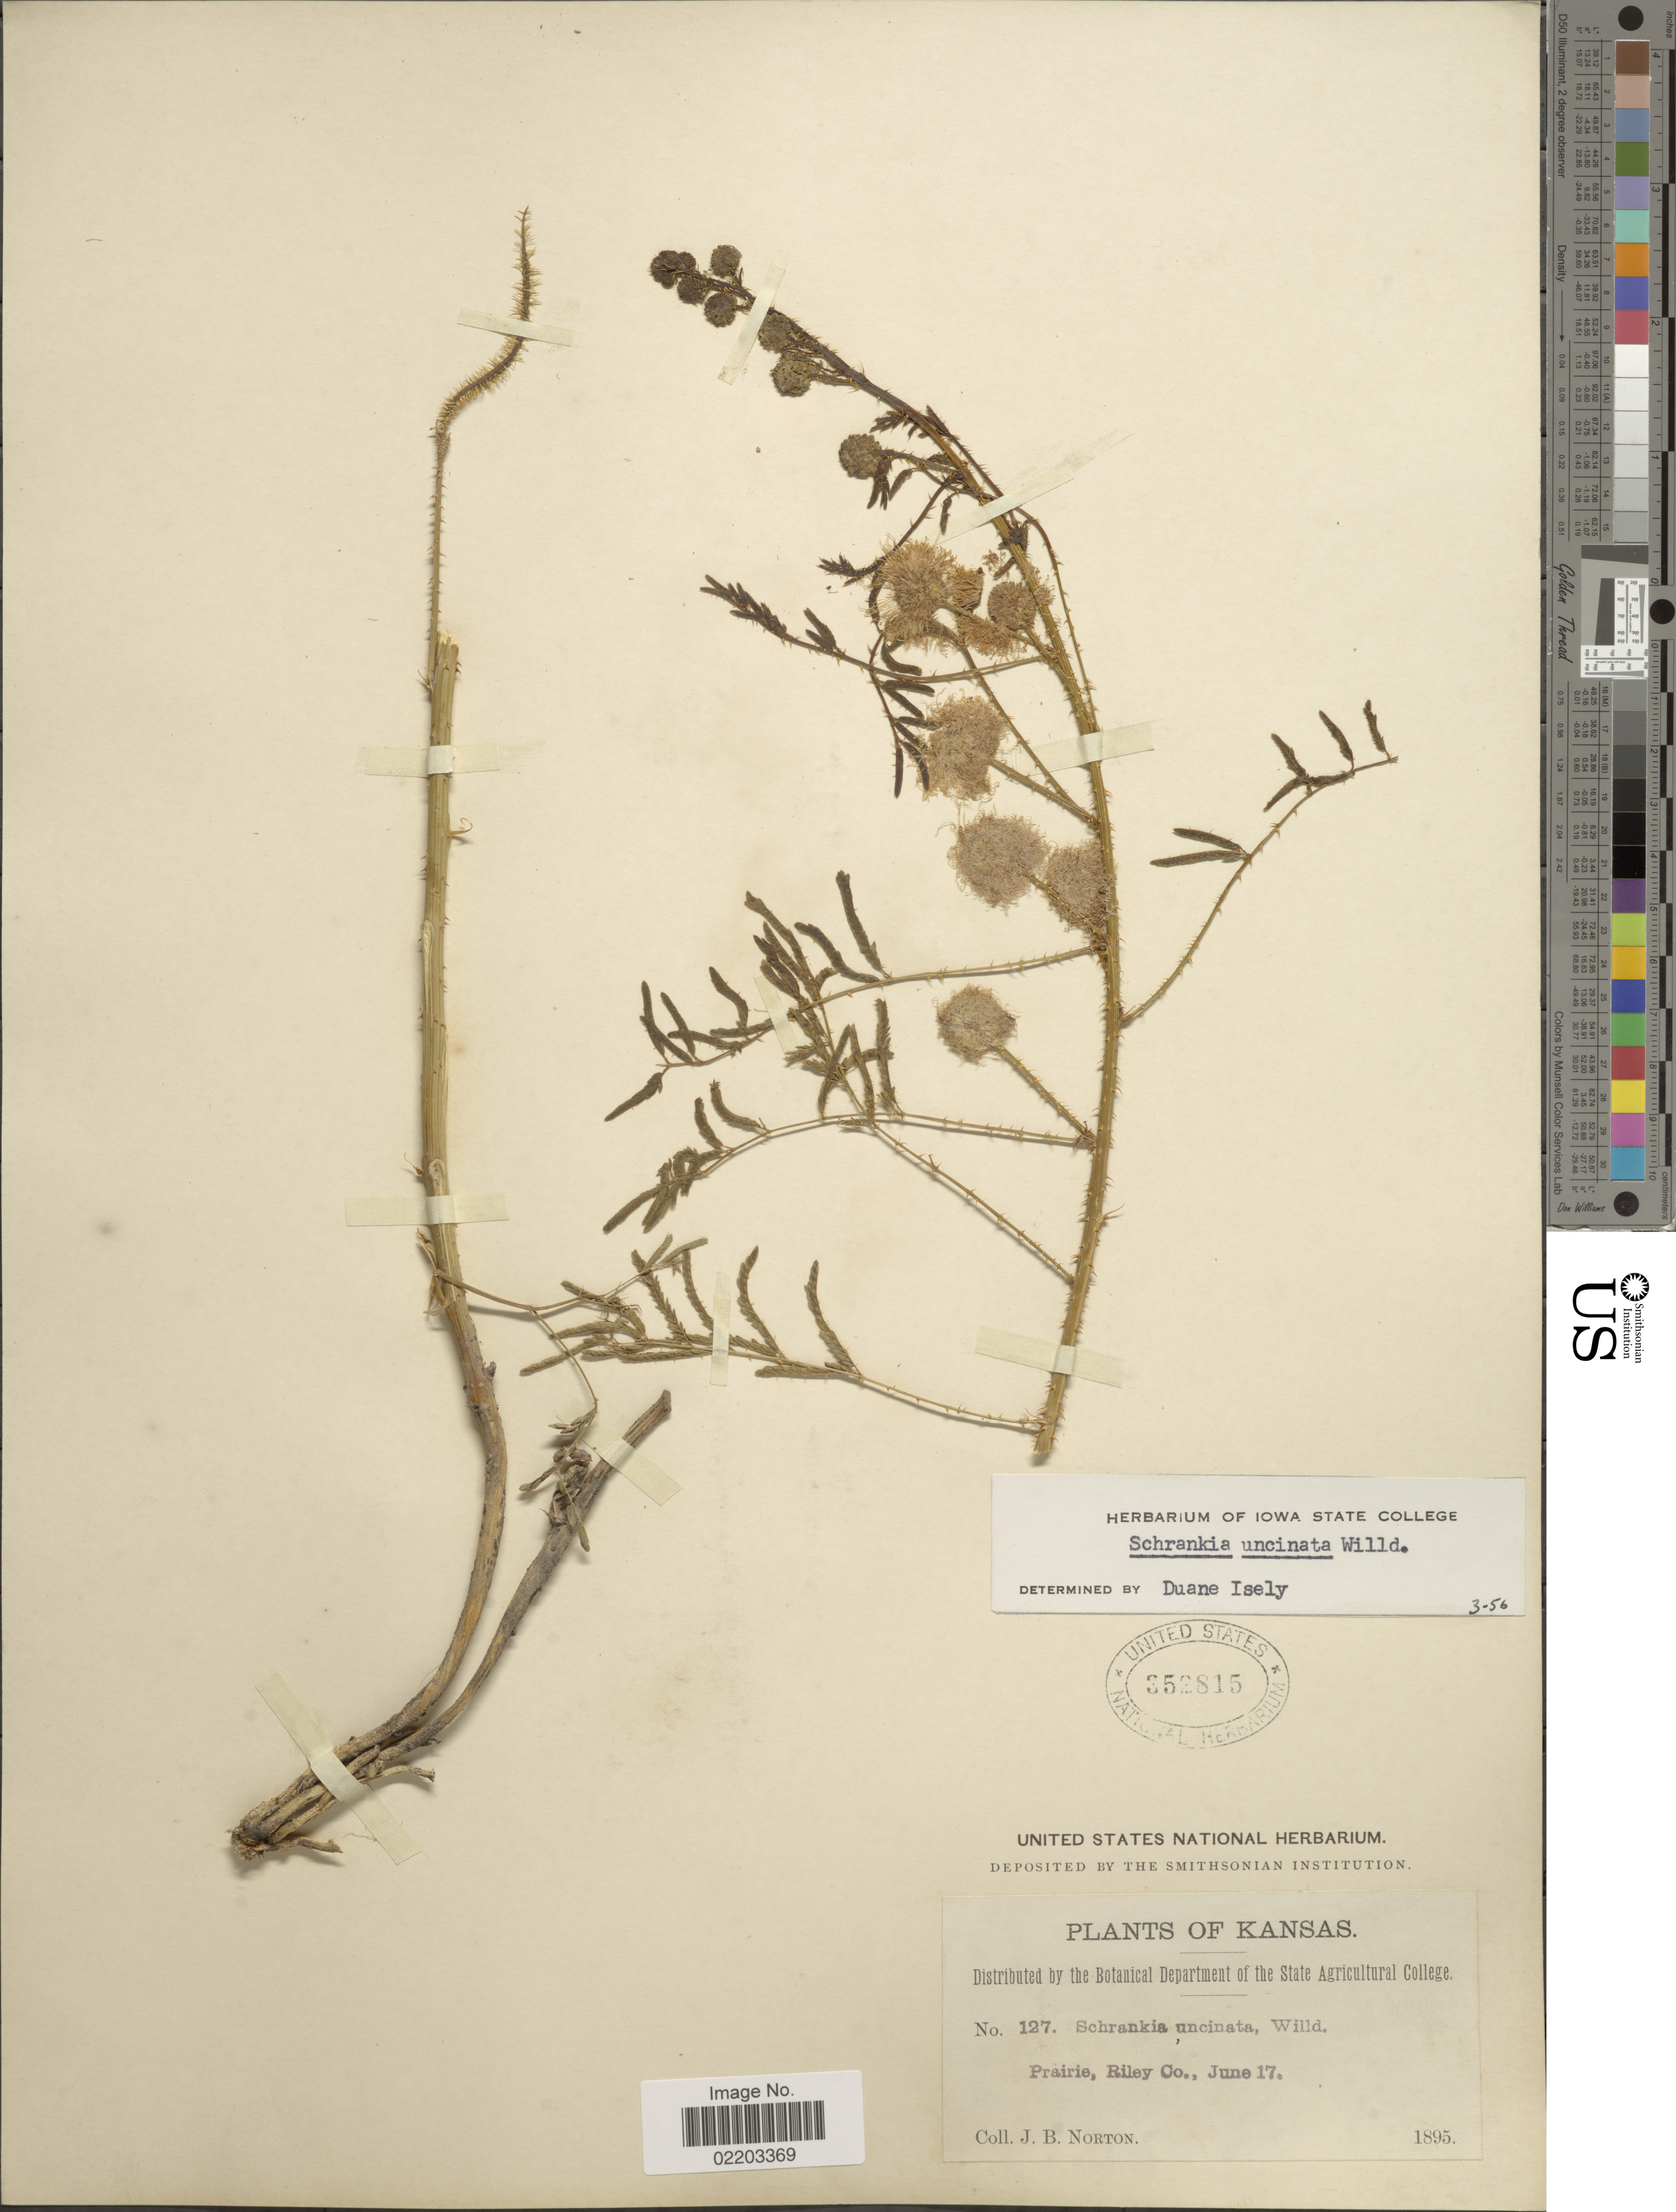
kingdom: Plantae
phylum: Tracheophyta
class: Magnoliopsida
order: Fabales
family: Fabaceae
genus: Mimosa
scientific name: Mimosa nuttallii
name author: (DC.) B.L. Turner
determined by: Strong, M. T., (US), Smithsonian Institution - National Museum of Natural History (UNITED STATES)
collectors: J. B. Norton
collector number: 127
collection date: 1895-06-17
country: United States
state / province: Kansas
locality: Prairie, Riley Co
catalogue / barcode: US 352815